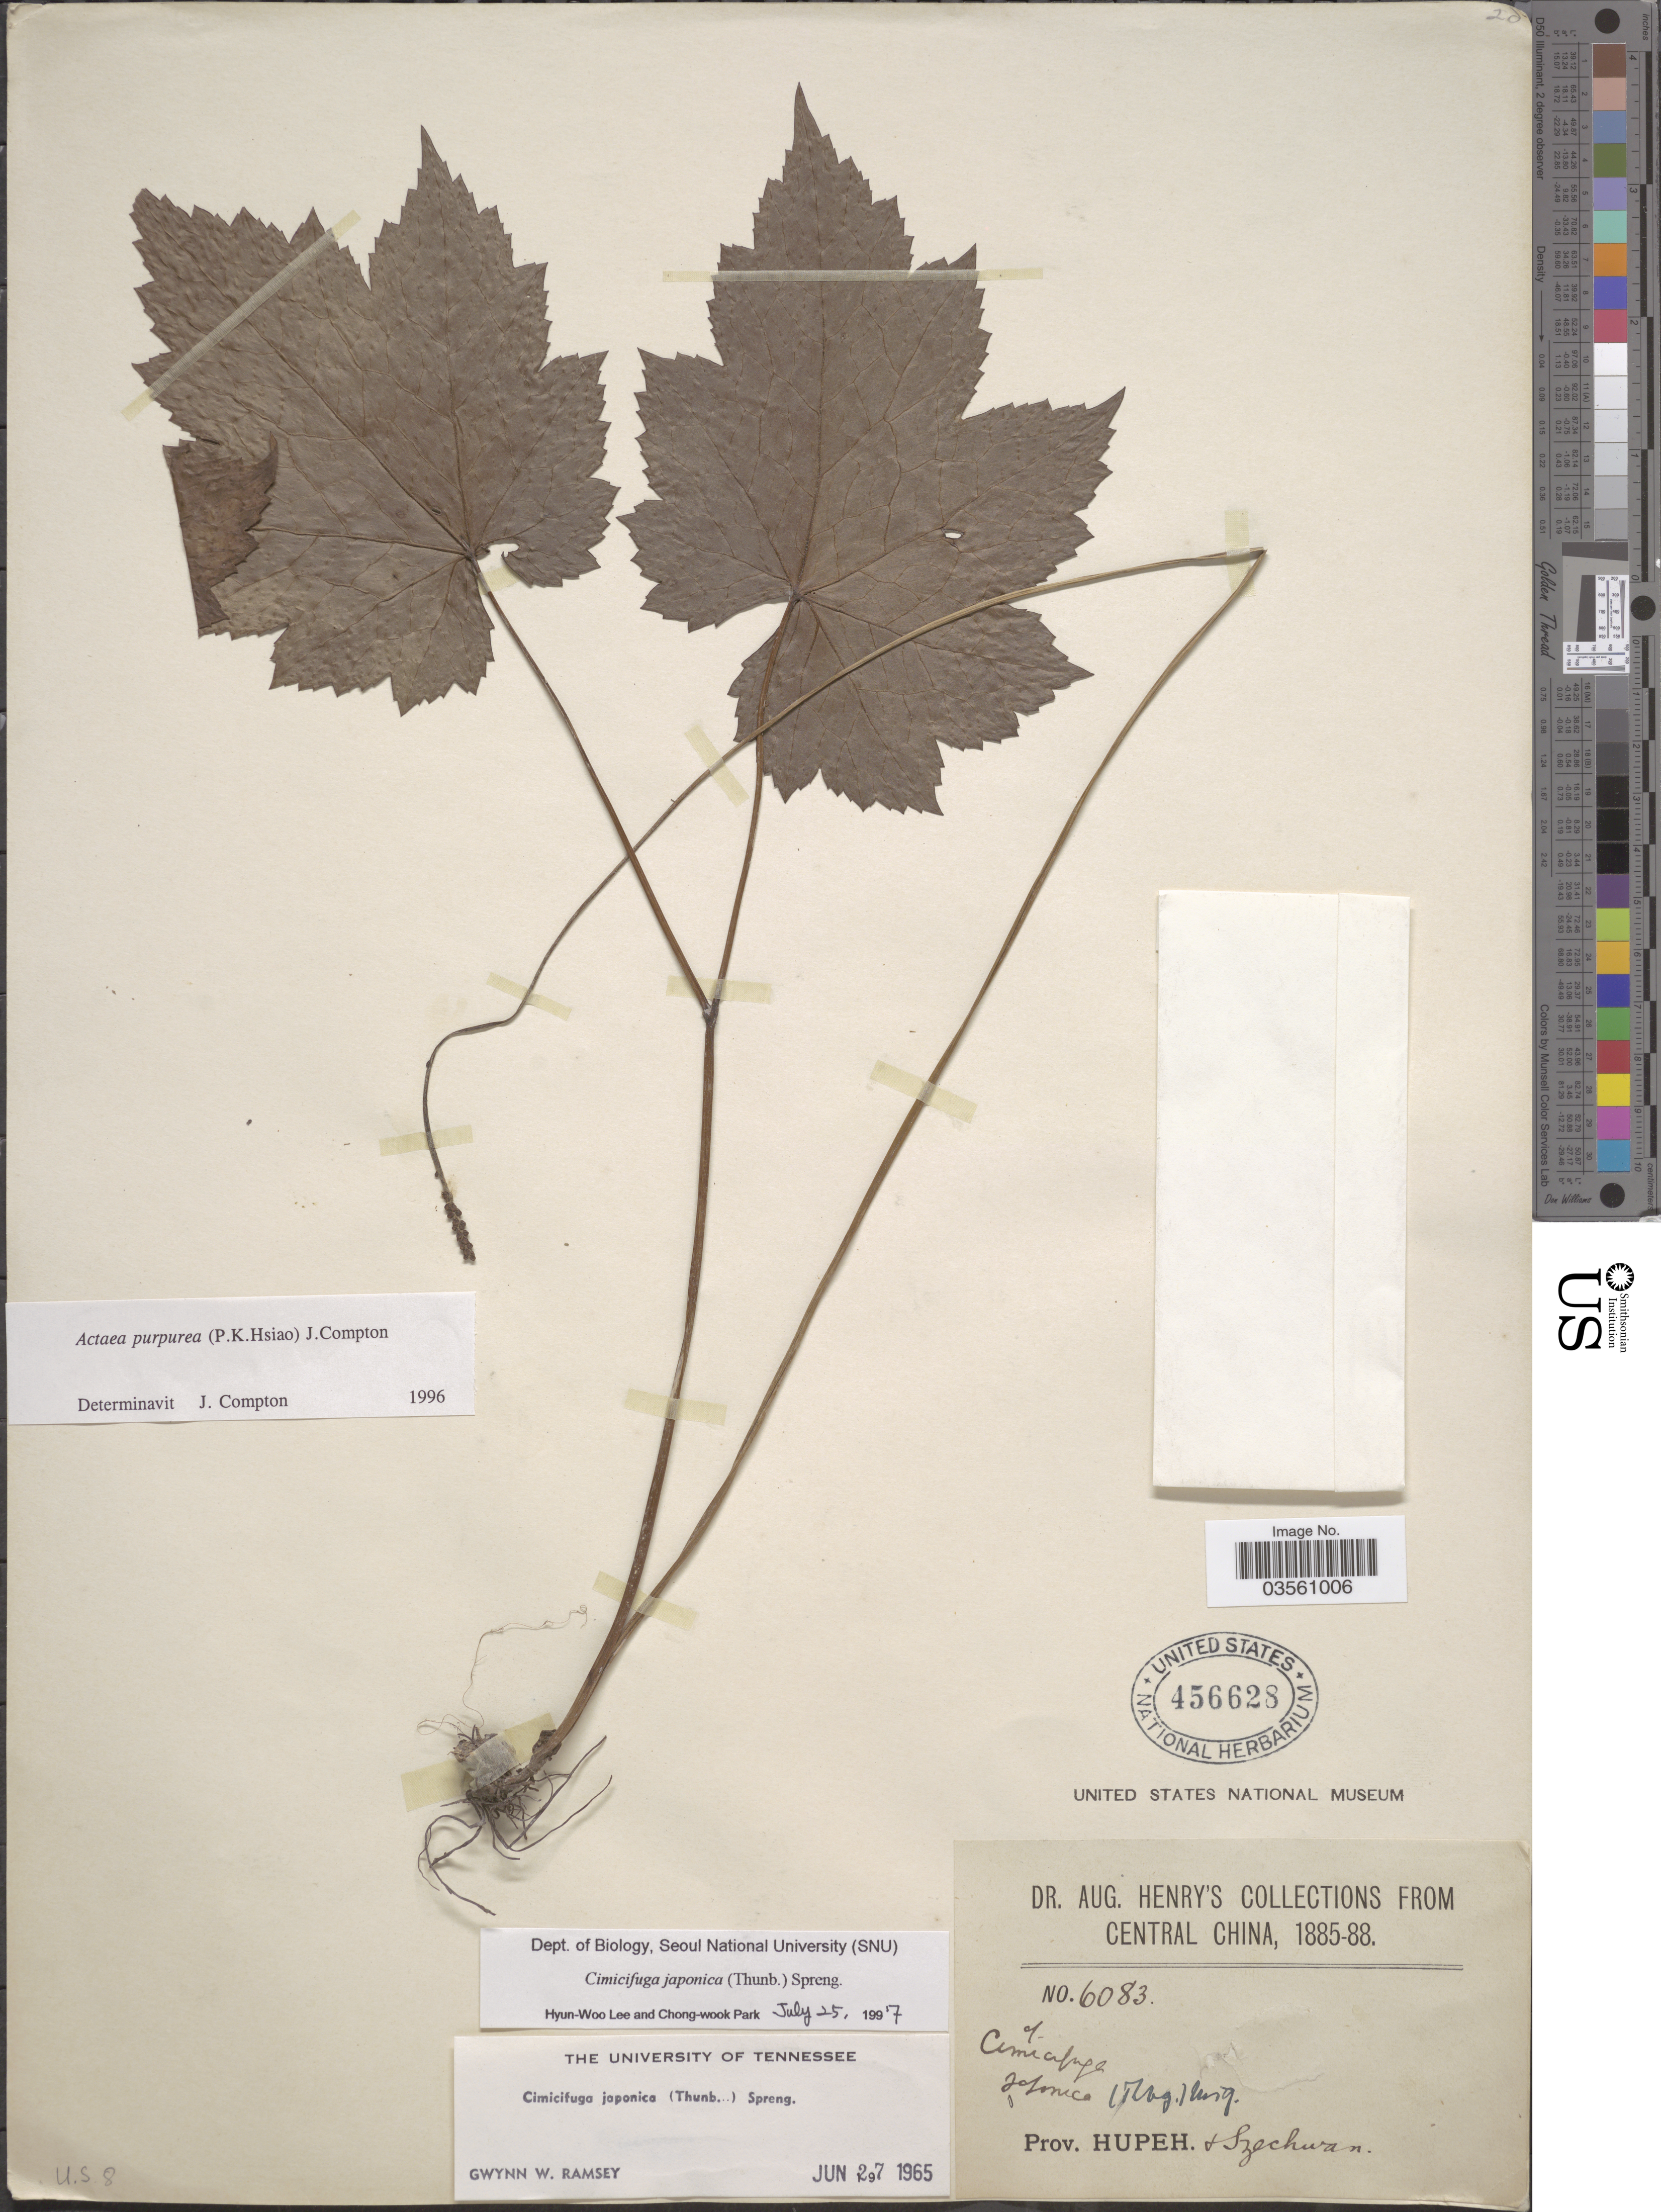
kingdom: Plantae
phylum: Tracheophyta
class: Magnoliopsida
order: Ranunculales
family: Ranunculaceae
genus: Actaea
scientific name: Actaea japonica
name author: Thunb.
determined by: Strong, M. T., (US), Smithsonian Institution - National Museum of Natural History (UNITED STATES)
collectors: A. Henry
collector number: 6083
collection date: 1885/1888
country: China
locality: Central China. Prov. Hupeh & Szechwan.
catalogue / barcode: US 456628